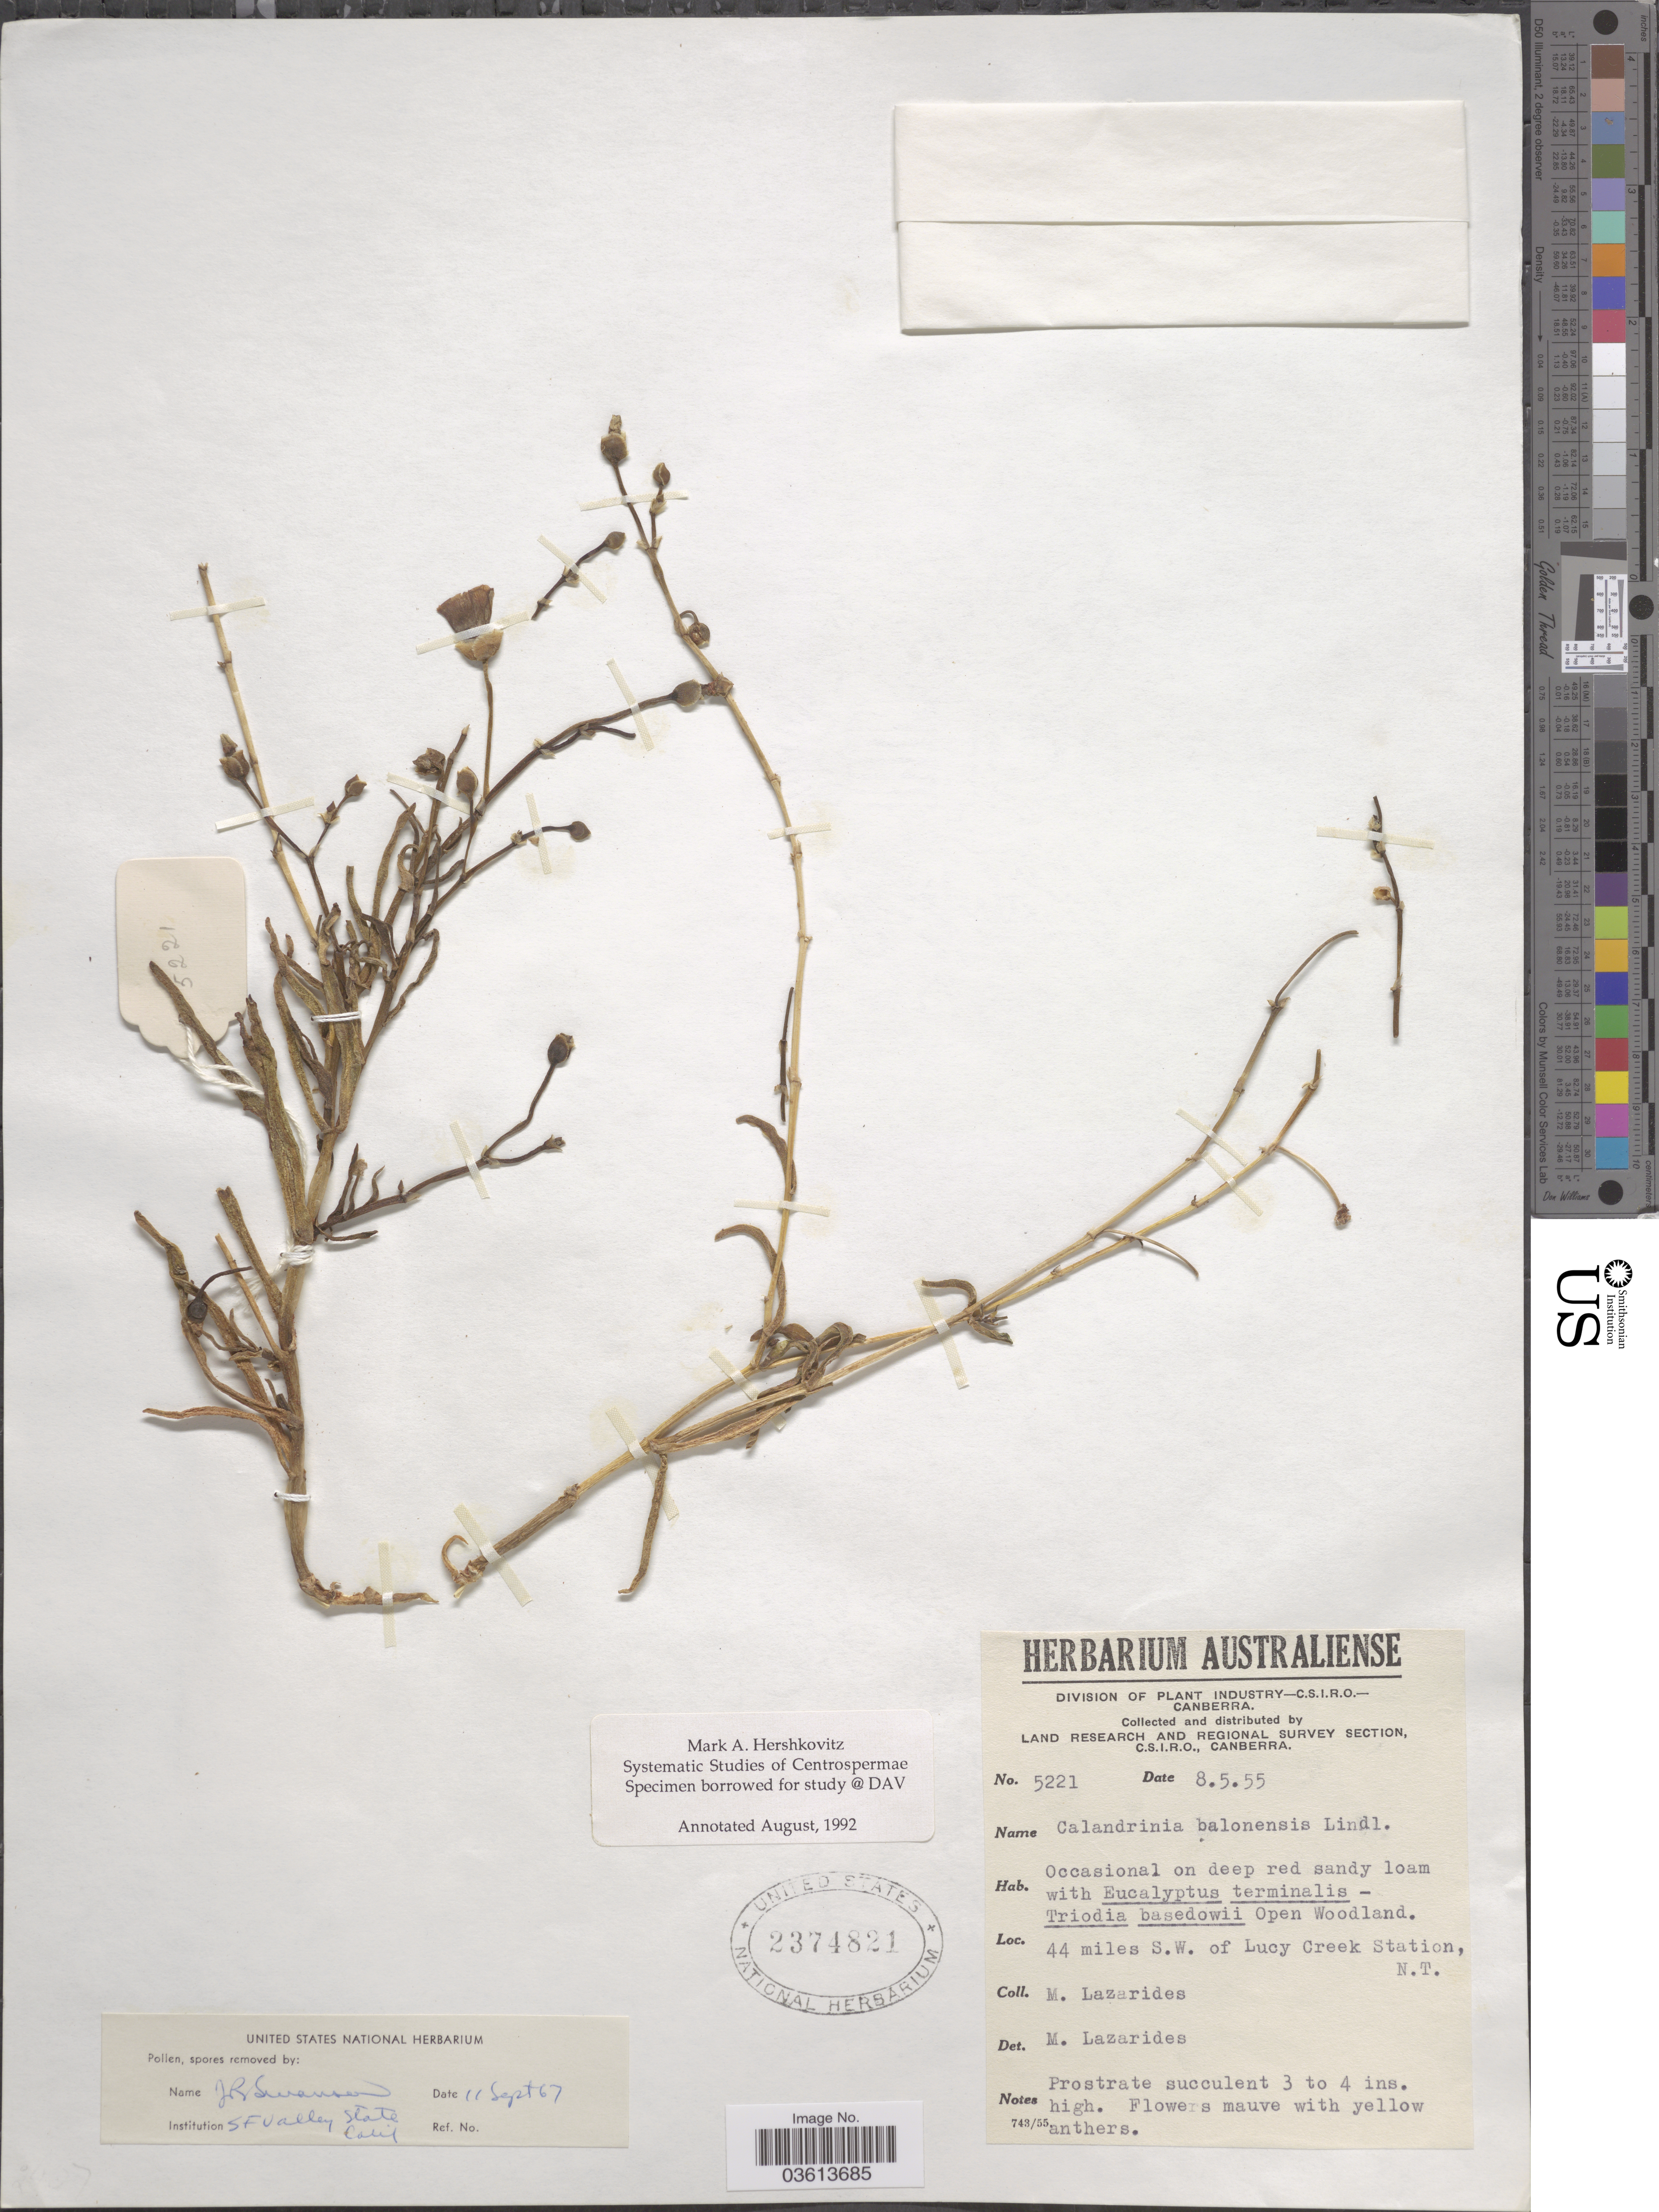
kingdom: Plantae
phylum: Tracheophyta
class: Magnoliopsida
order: Caryophyllales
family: Montiaceae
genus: Parakeelya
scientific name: Parakeelya balonensis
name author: (Lindl.) Hershk.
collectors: M. Lazarides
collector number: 5221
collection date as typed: Transcribed d/m/y: 8/5/55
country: Australia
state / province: Northern Territory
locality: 44 miles S.W. of Lucy Creek Station, N.T.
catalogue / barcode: US 2374821